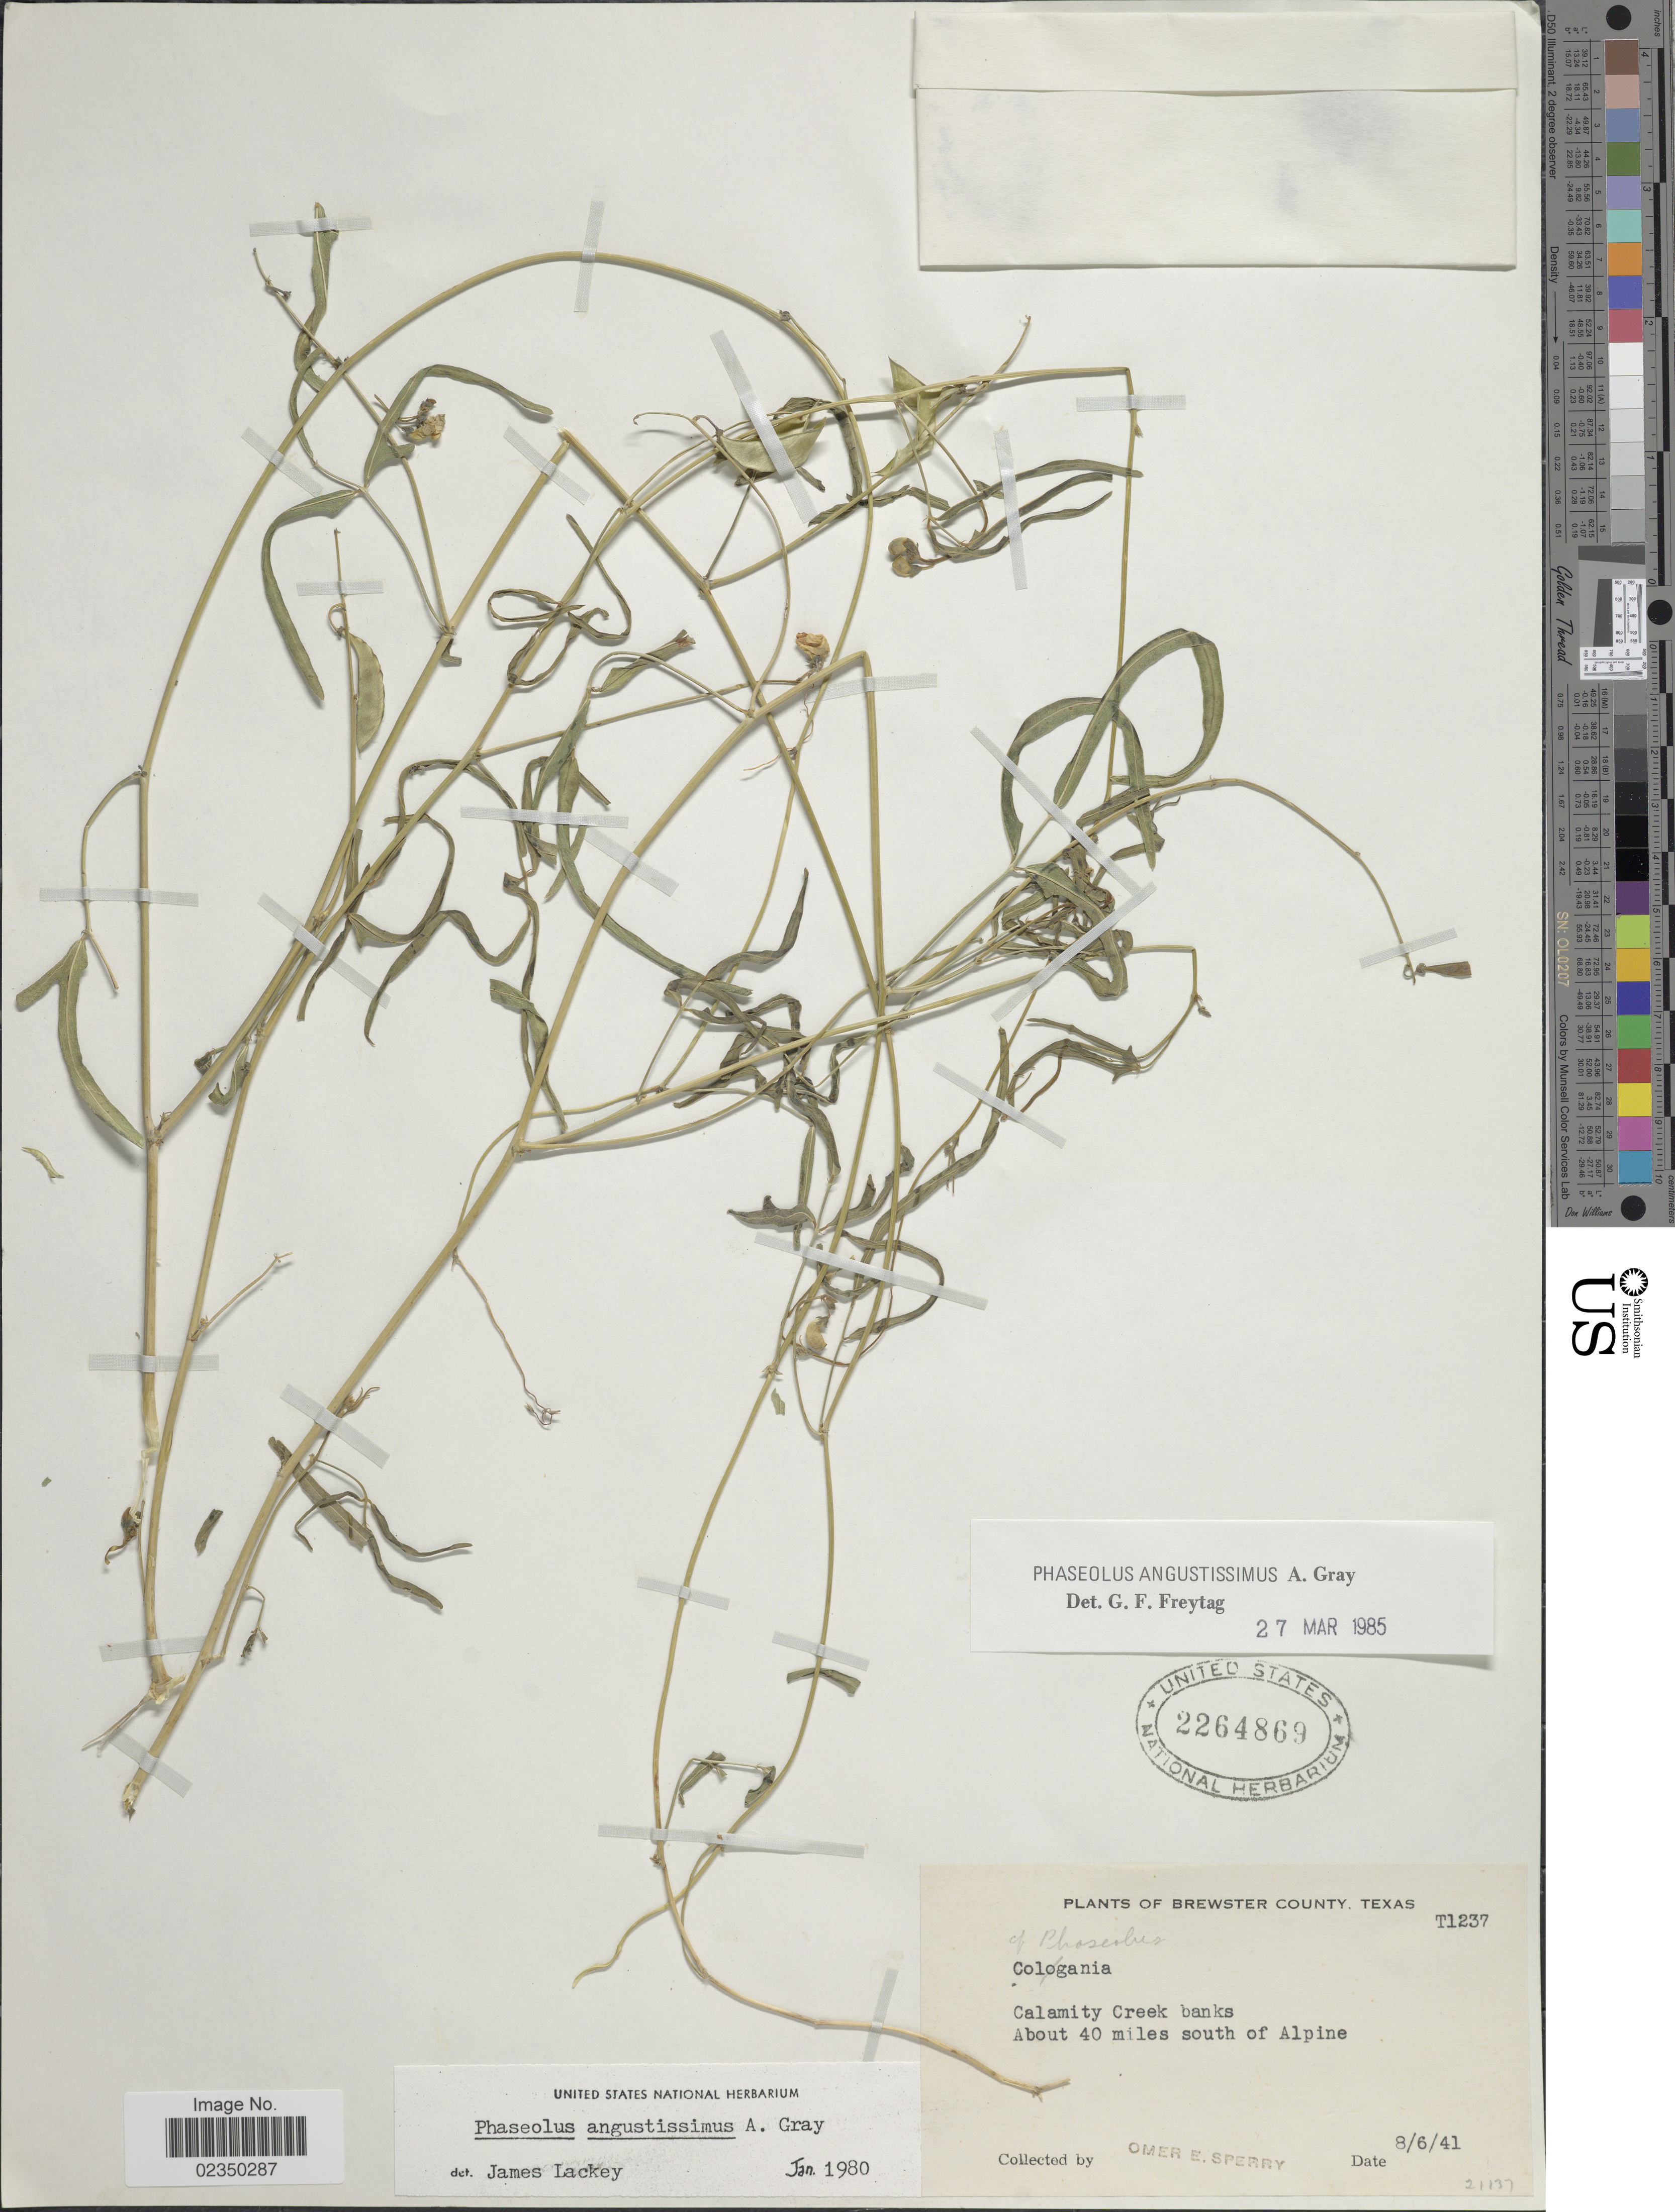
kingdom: Plantae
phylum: Tracheophyta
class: Magnoliopsida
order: Fabales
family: Fabaceae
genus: Phaseolus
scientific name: Phaseolus angustissimus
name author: A. Gray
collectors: O. E. Sperry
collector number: T1237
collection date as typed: Transcribed d/m/y: 6/8/41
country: United States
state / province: Texas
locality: Brewster County, Calamity Creek banks, about 40 miles south of Alpine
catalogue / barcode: US 2264869